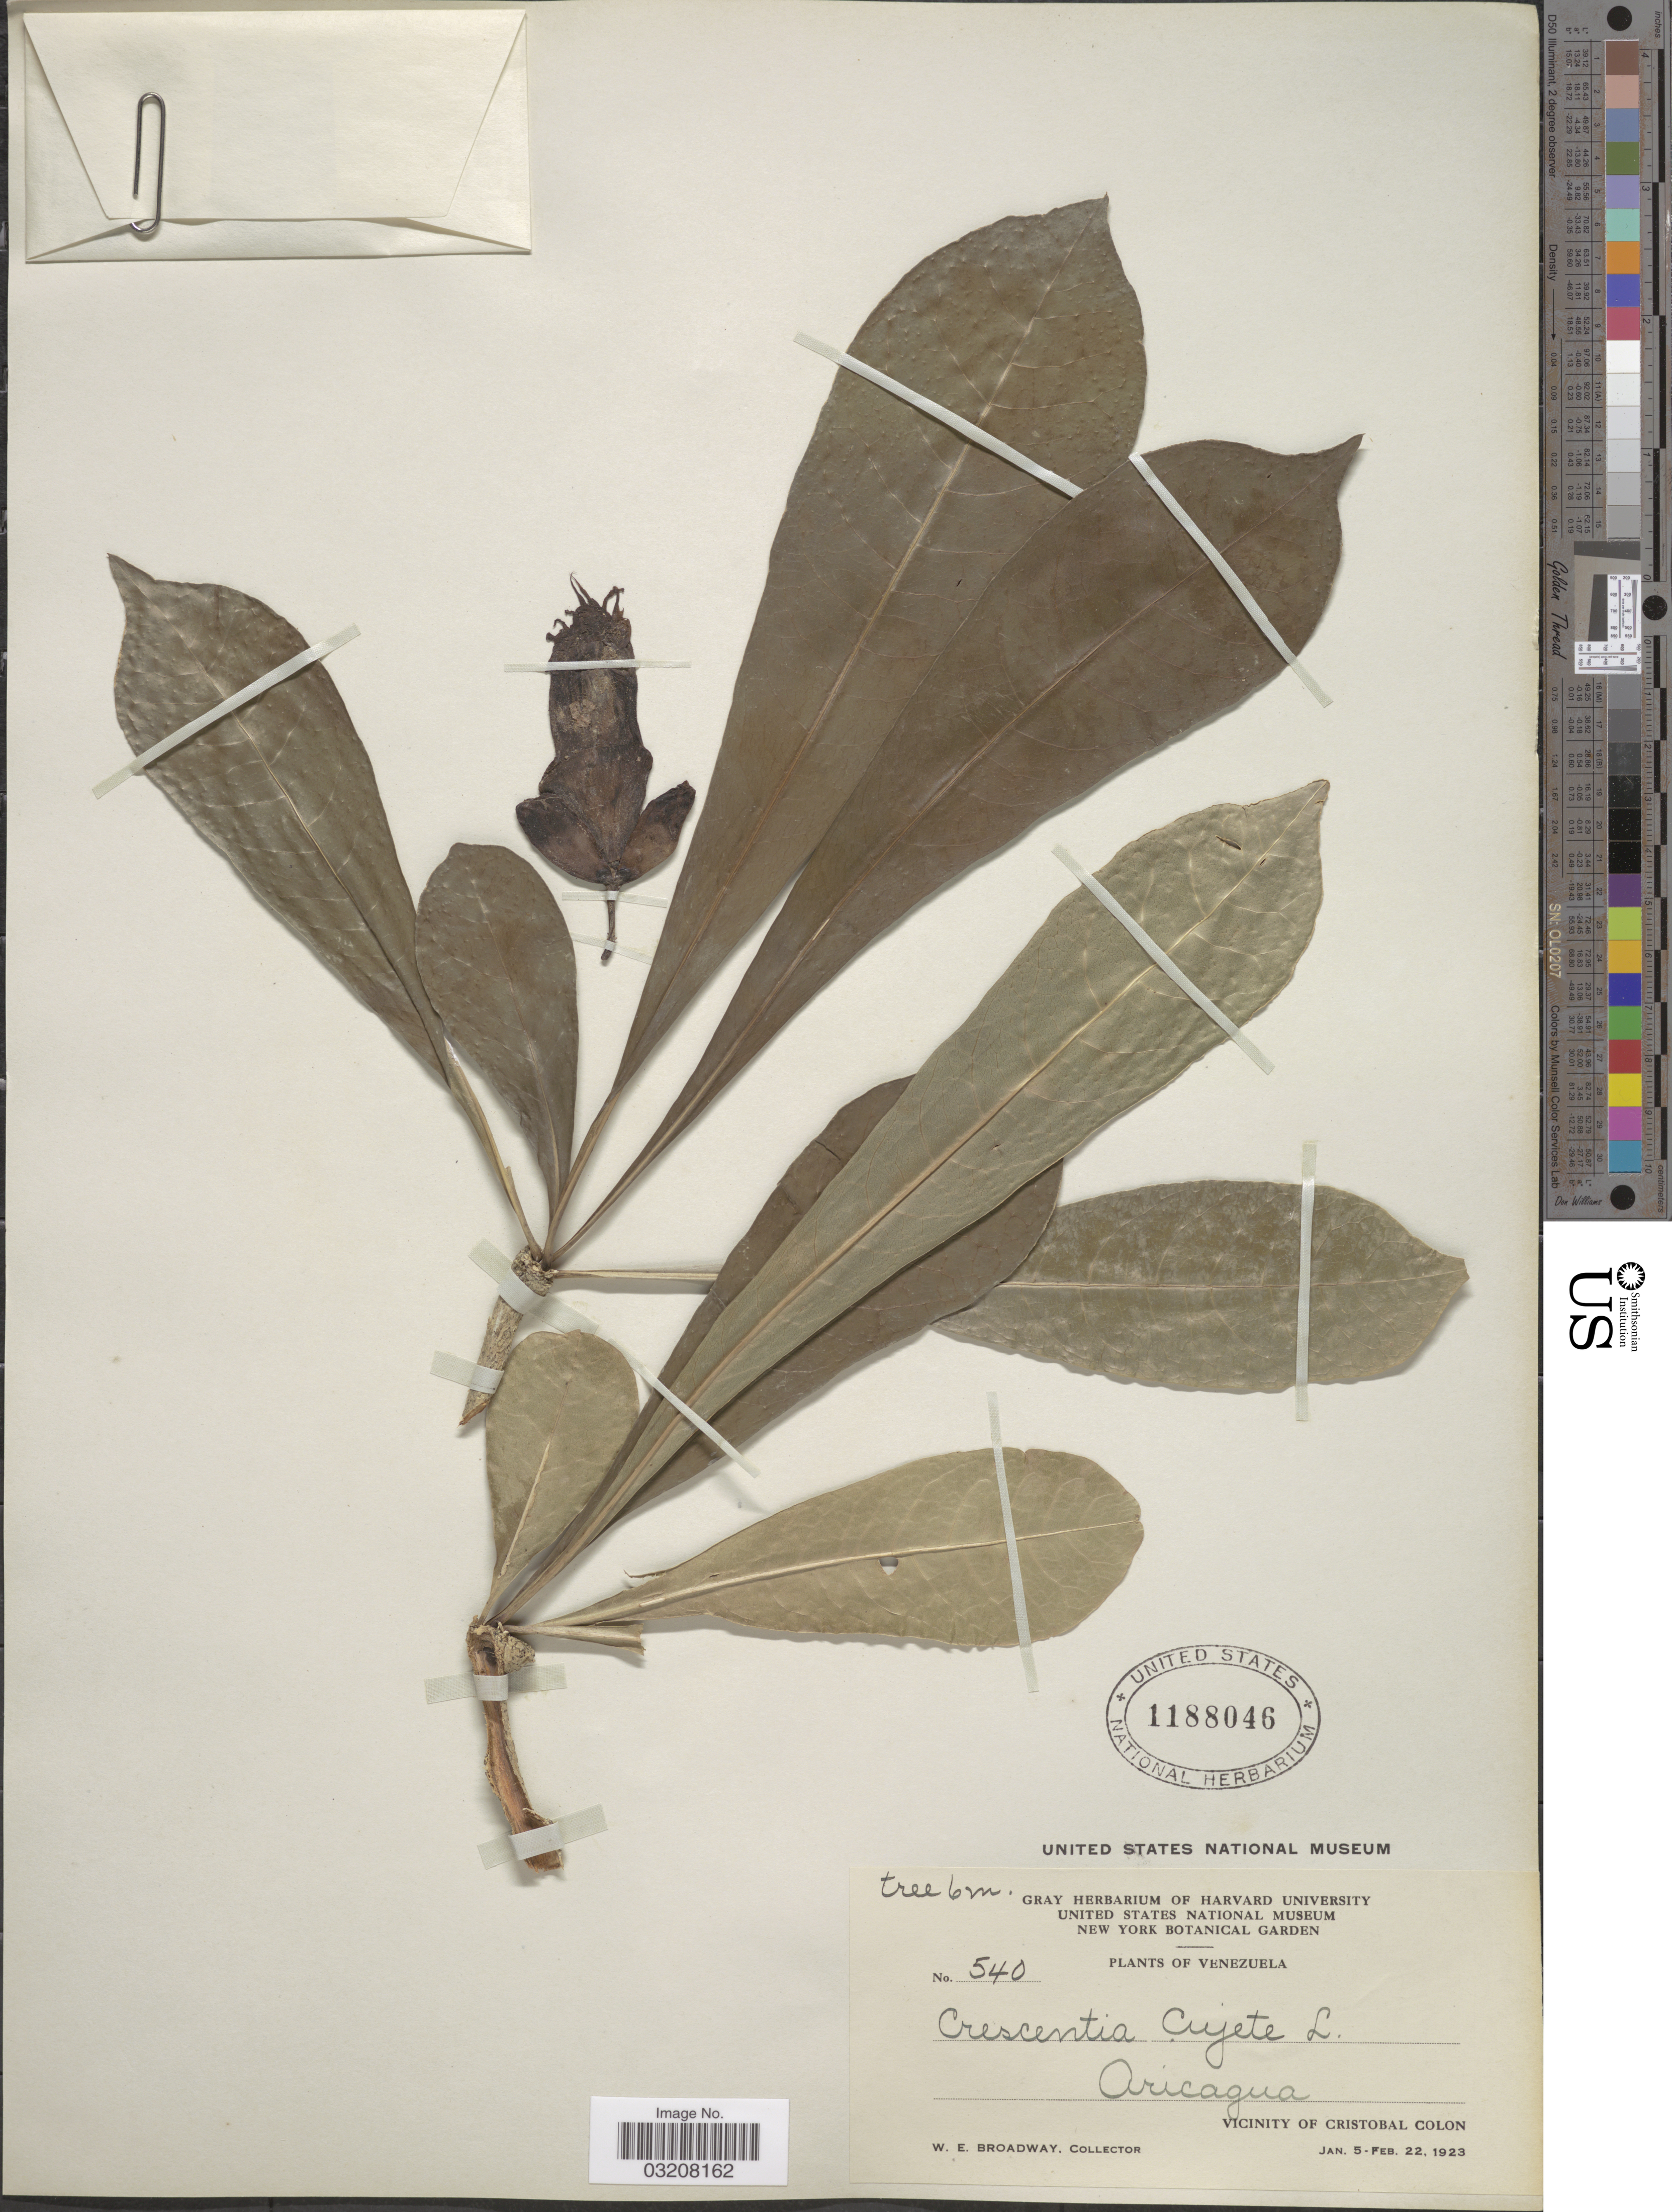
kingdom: Plantae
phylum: Tracheophyta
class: Magnoliopsida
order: Lamiales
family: Bignoniaceae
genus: Crescentia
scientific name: Crescentia cujete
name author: L.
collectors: W. E. Broadway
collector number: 540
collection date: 1923-01-05/1923-02-22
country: Venezuela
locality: Aricagua. Vicinity of Cristobal Colon.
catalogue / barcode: US 1188046